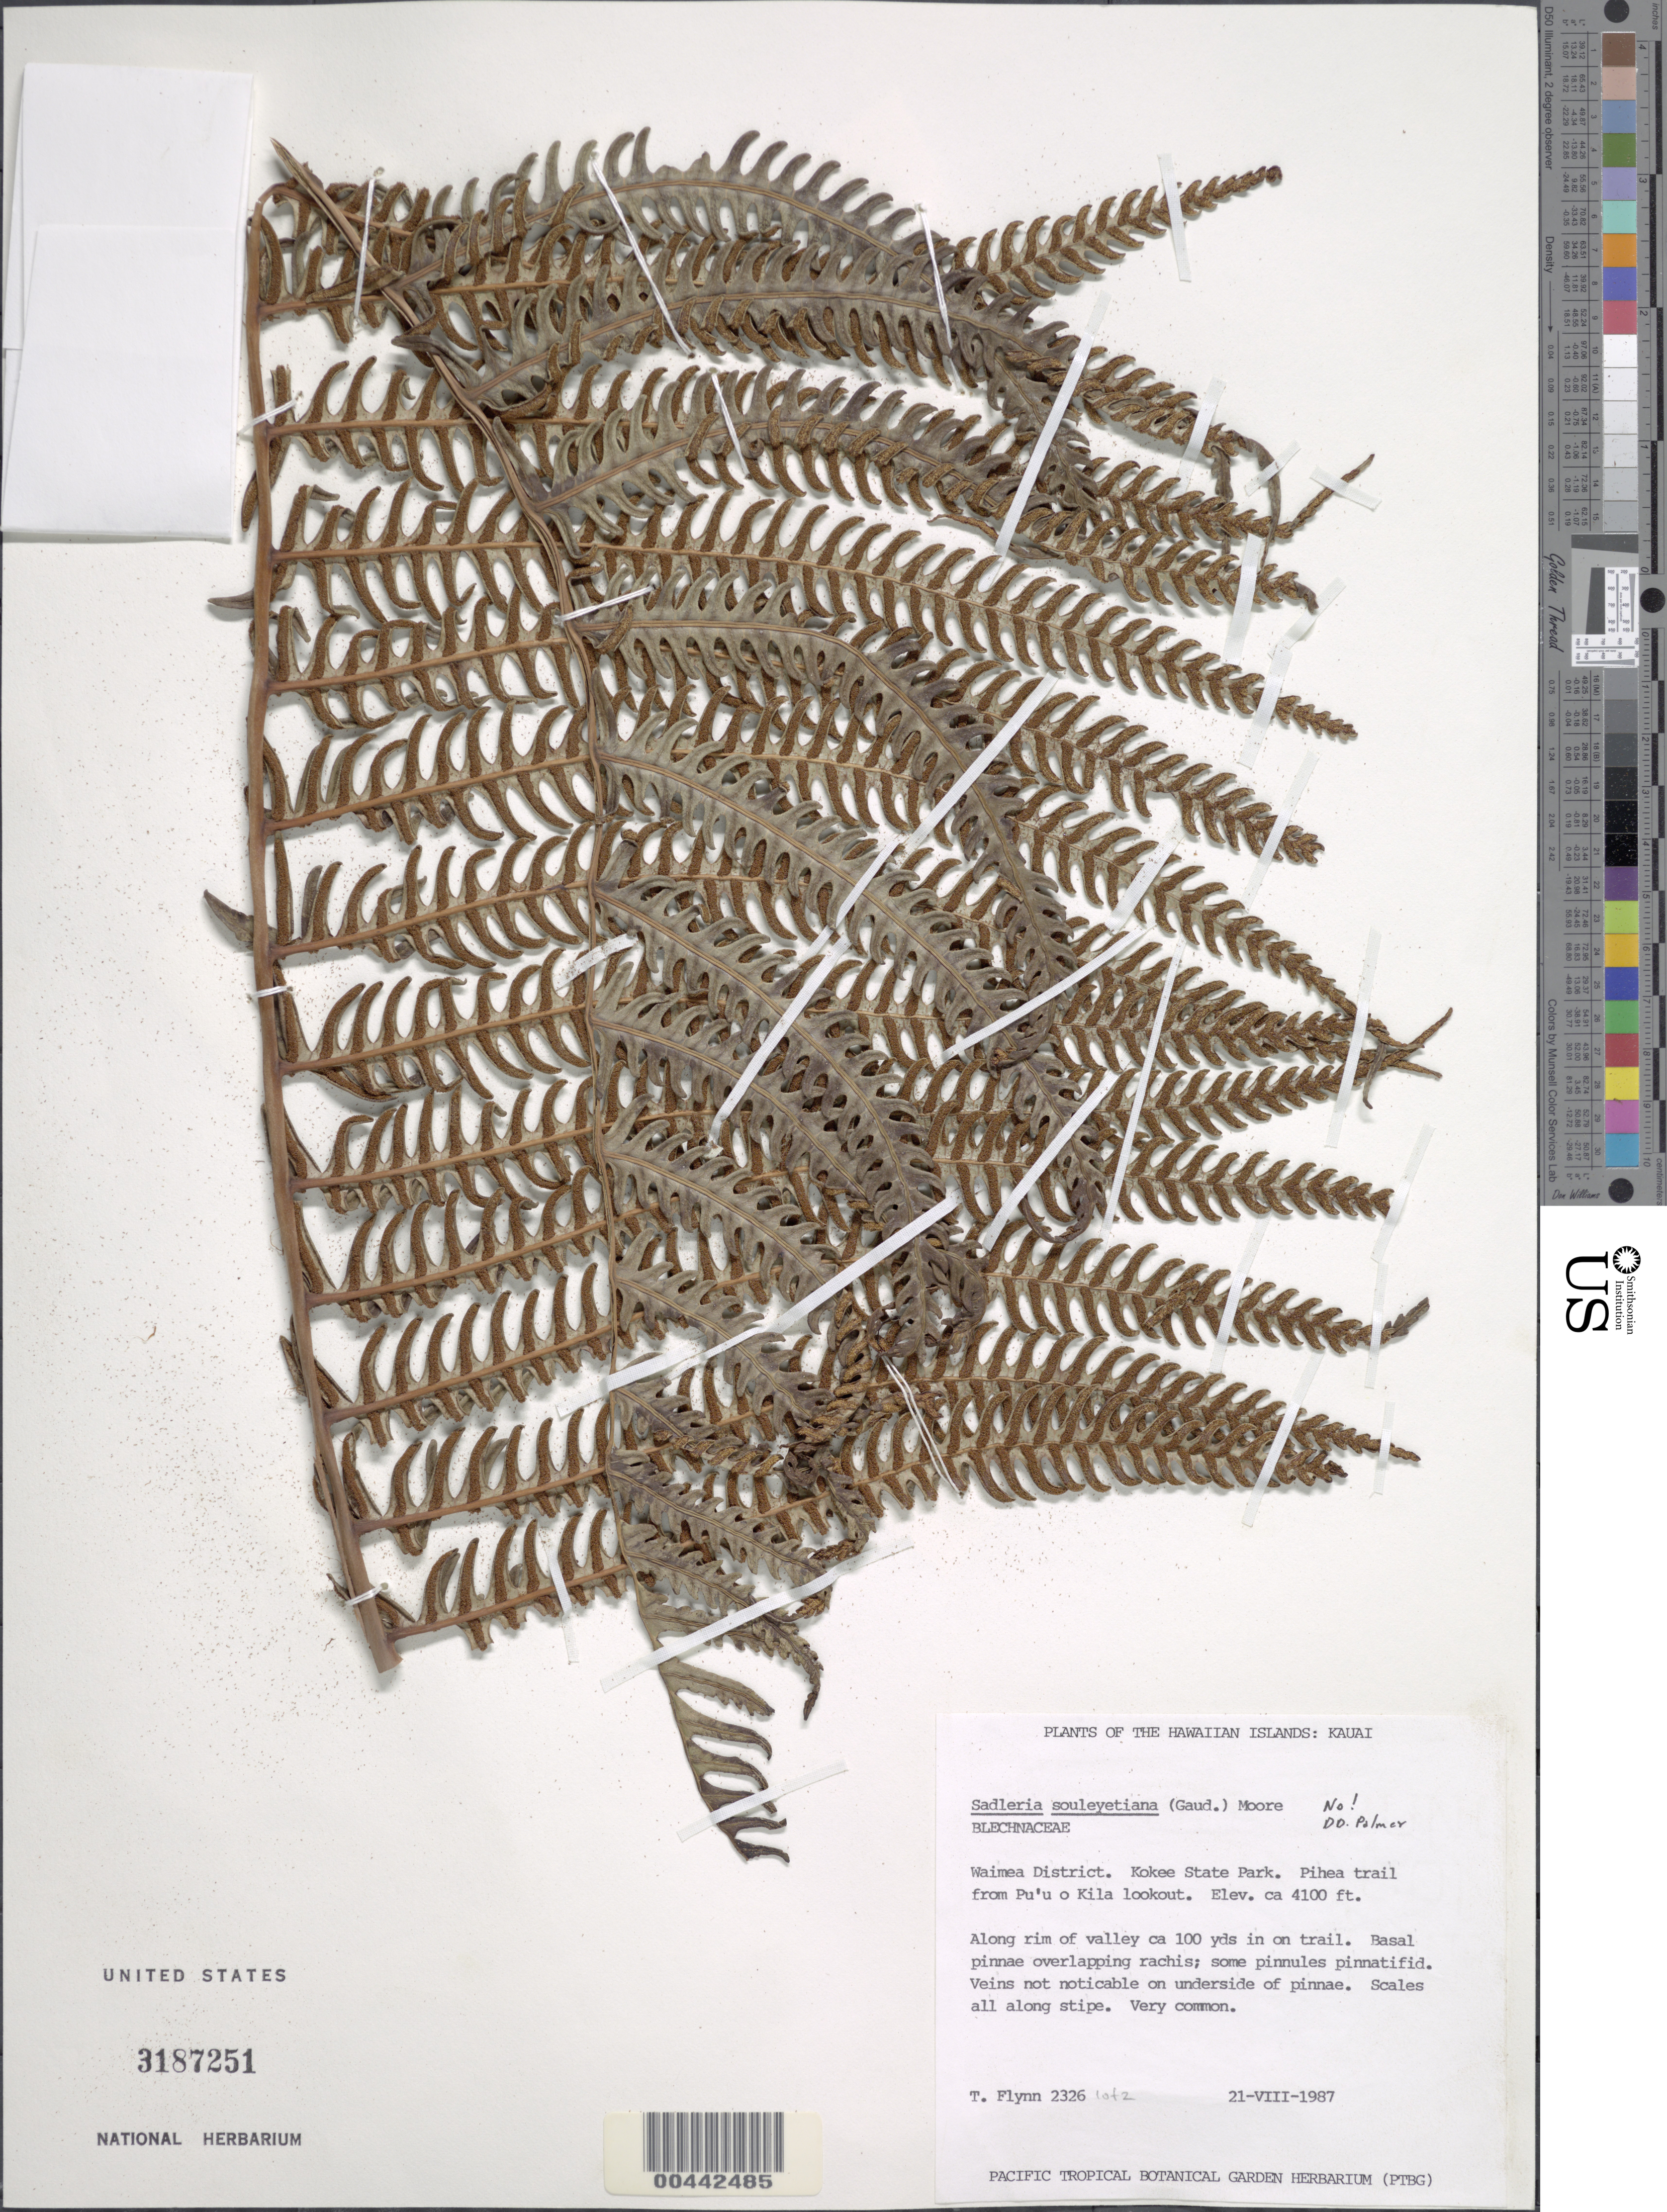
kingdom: Plantae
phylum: Tracheophyta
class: Polypodiopsida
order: Polypodiales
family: Blechnaceae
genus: Sadleria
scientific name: Sadleria souleytiana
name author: (Gaudich.) T. Moore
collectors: T. W. Flynn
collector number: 2326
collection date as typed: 21 Aug 1987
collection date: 1987-08-21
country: United States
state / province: Hawaii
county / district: Kauai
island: Kaua'i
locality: Waimea Dist., Kokee State Park, Pihea trail from Pu'u o Kila lookout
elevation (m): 1250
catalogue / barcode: US 3187251